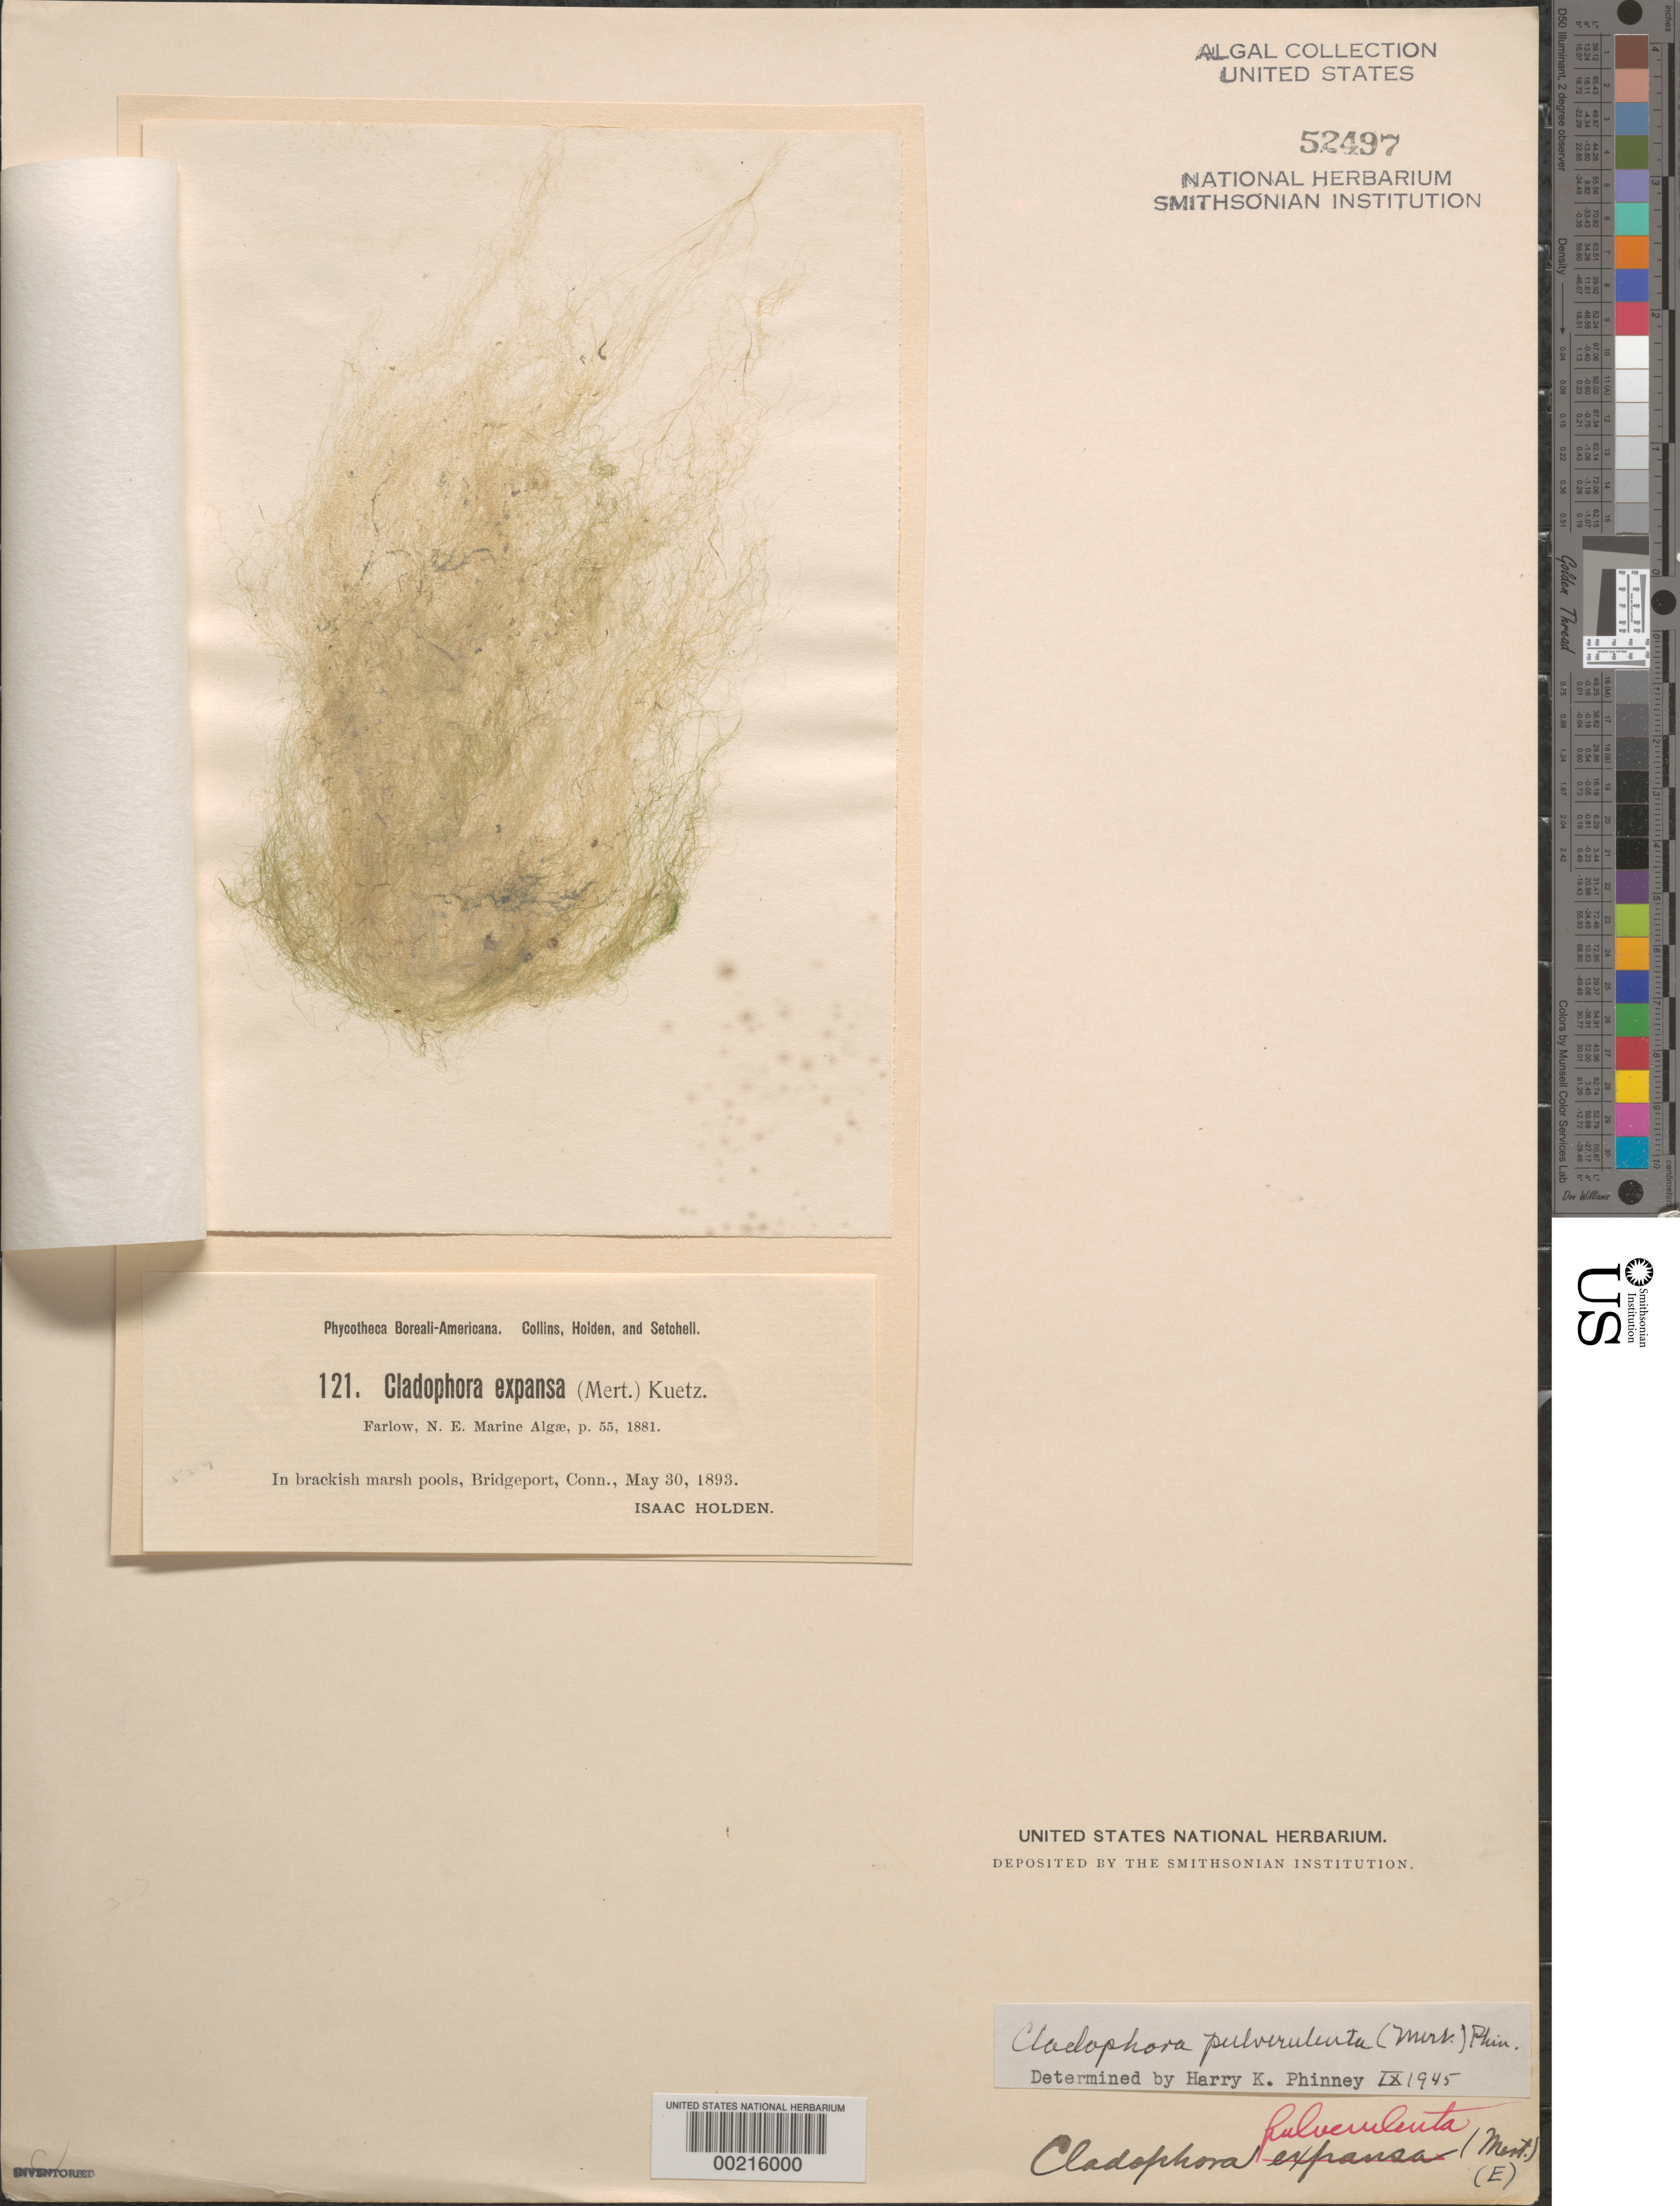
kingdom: Plantae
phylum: Chlorophyta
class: Ulvophyceae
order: Cladophorales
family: Cladophoraceae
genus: Cladophora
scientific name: Cladophora vagabunda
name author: (L.) C. Hoek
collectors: I. Holden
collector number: PB-A 121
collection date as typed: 30 May 1893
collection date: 1893-05-30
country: United States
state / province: Connecticut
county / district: Fairfield County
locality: Bridgeport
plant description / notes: Collins, Holden & Setchell, Phycotheca Boreali-Americana, Fasc. III, 1895, as Cladophora expansa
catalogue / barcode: US 52497